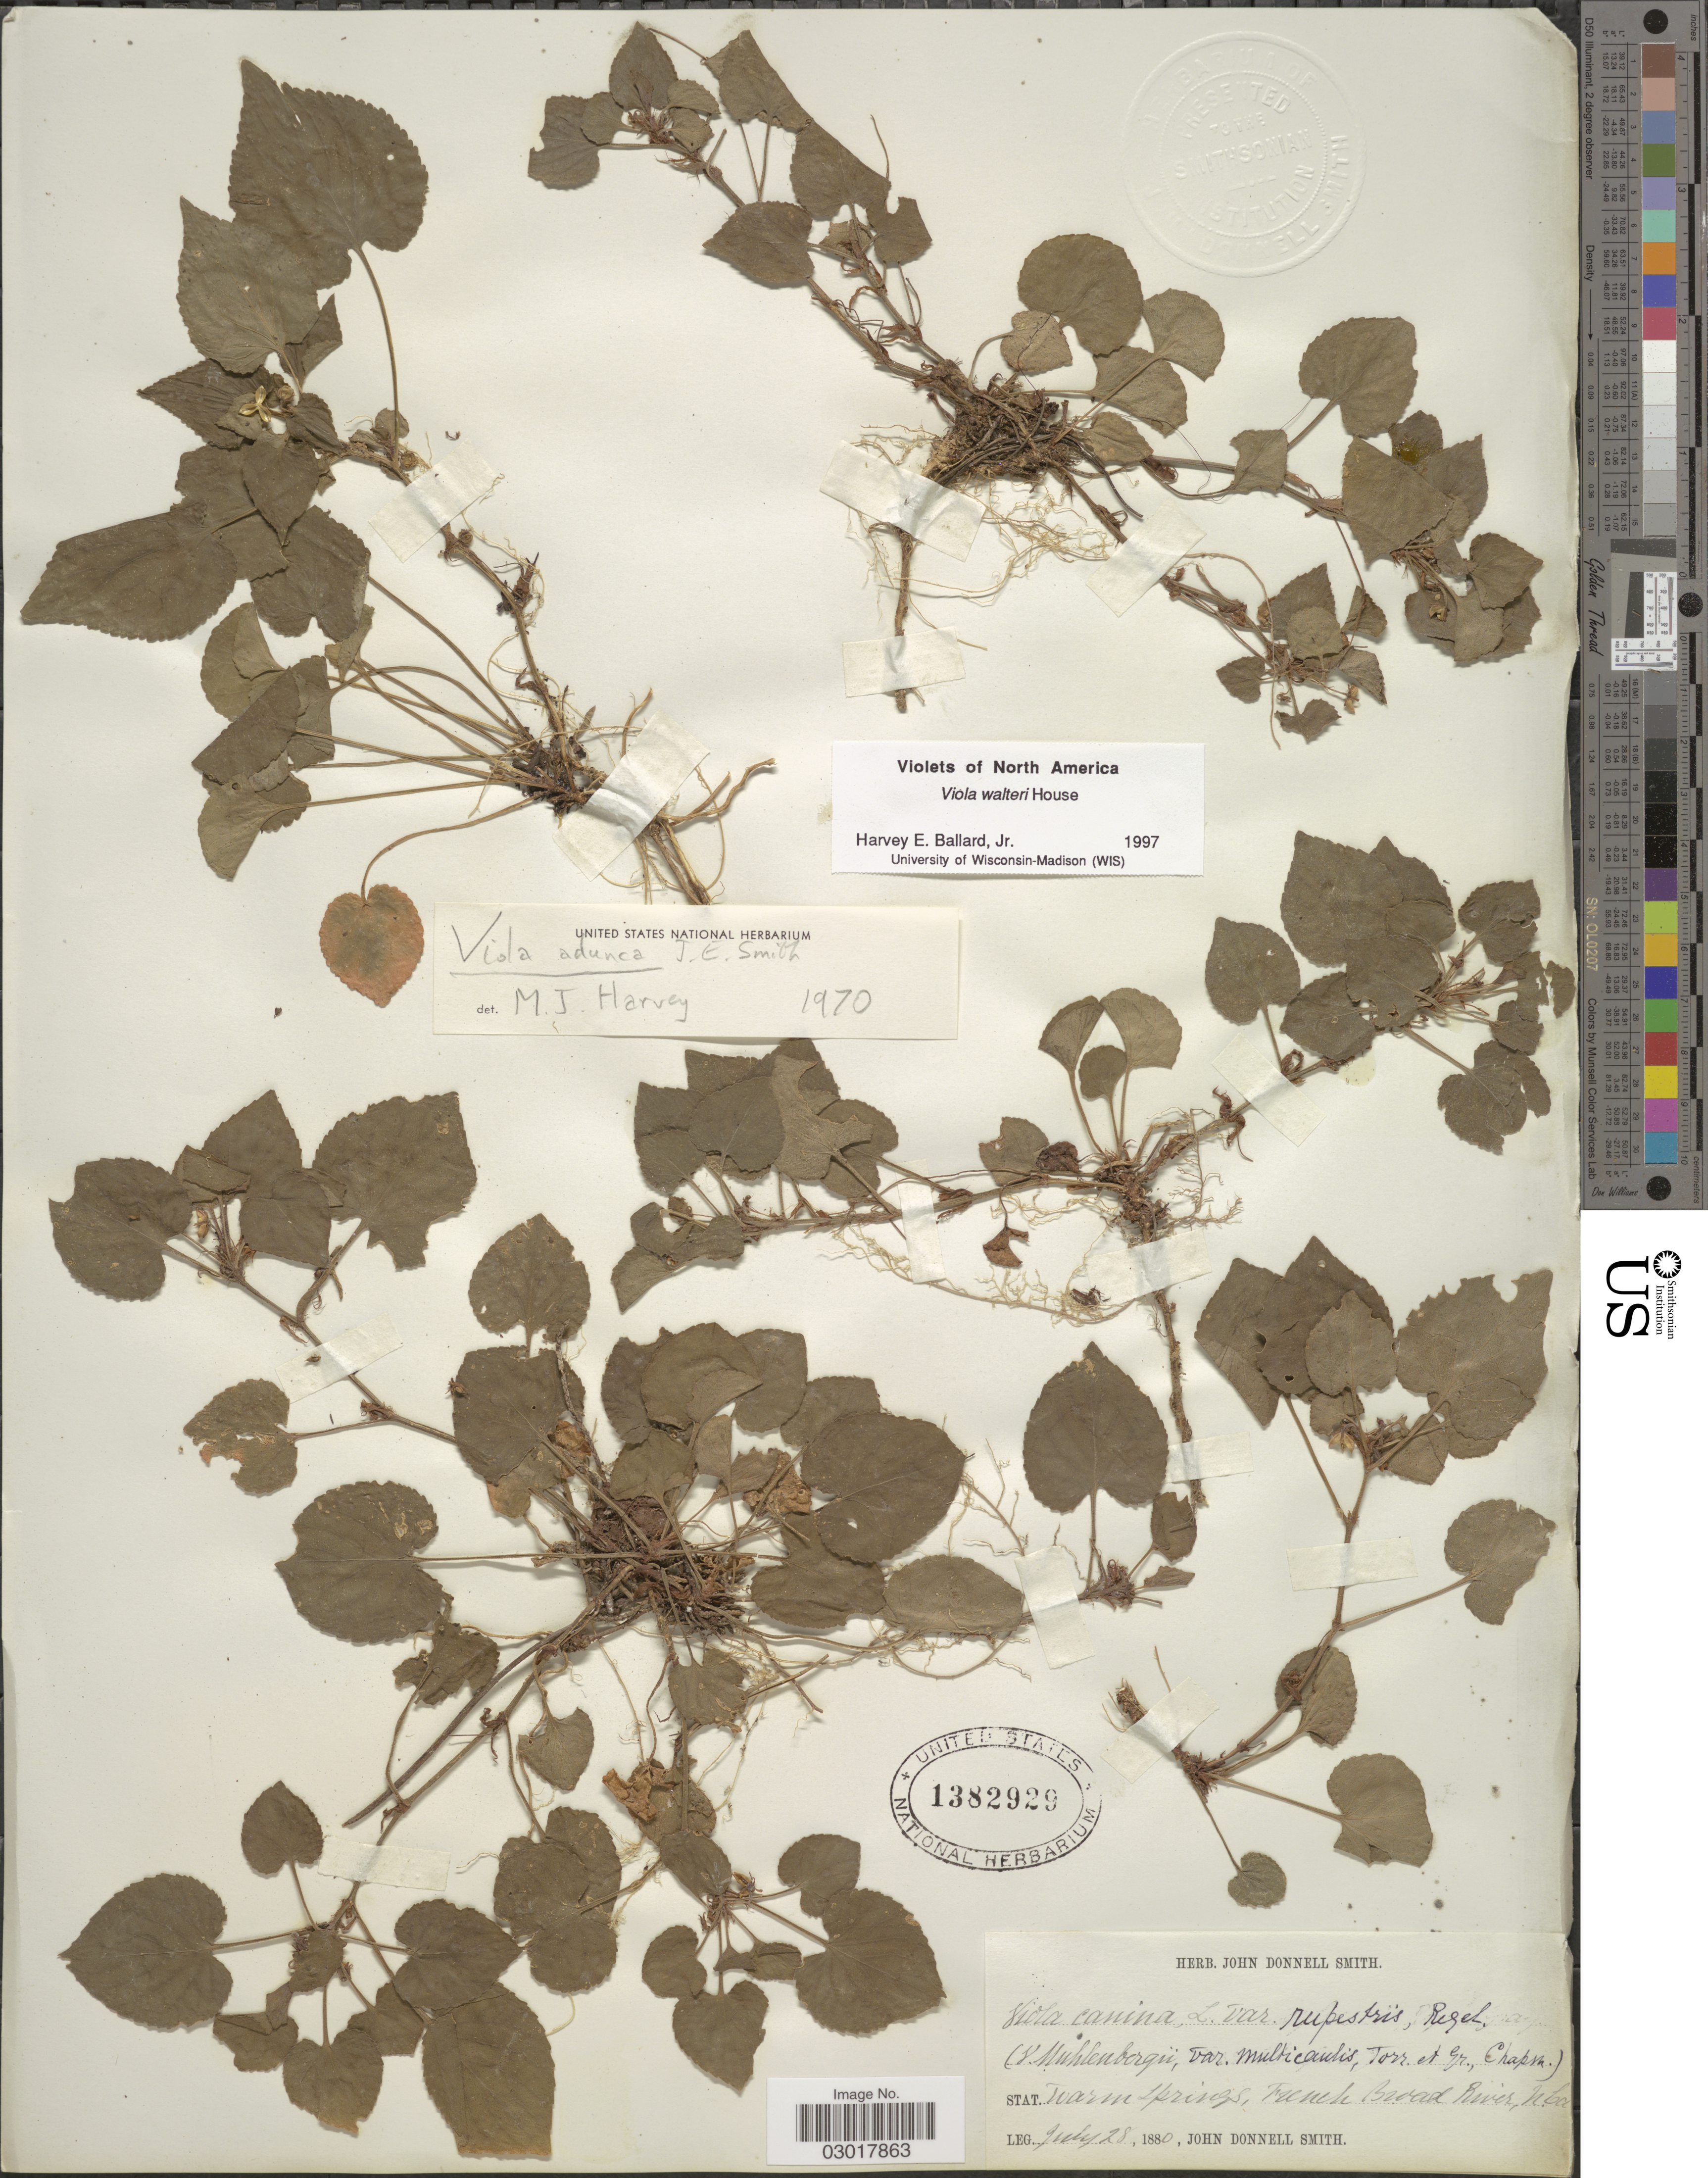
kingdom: Plantae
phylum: Tracheophyta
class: Magnoliopsida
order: Malpighiales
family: Violaceae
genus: Viola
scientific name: Viola walteri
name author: House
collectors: J. Donnell Smith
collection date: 1880-07-28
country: United States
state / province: North Carolina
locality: Warm Springs, French Broad River.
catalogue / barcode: US 1382929